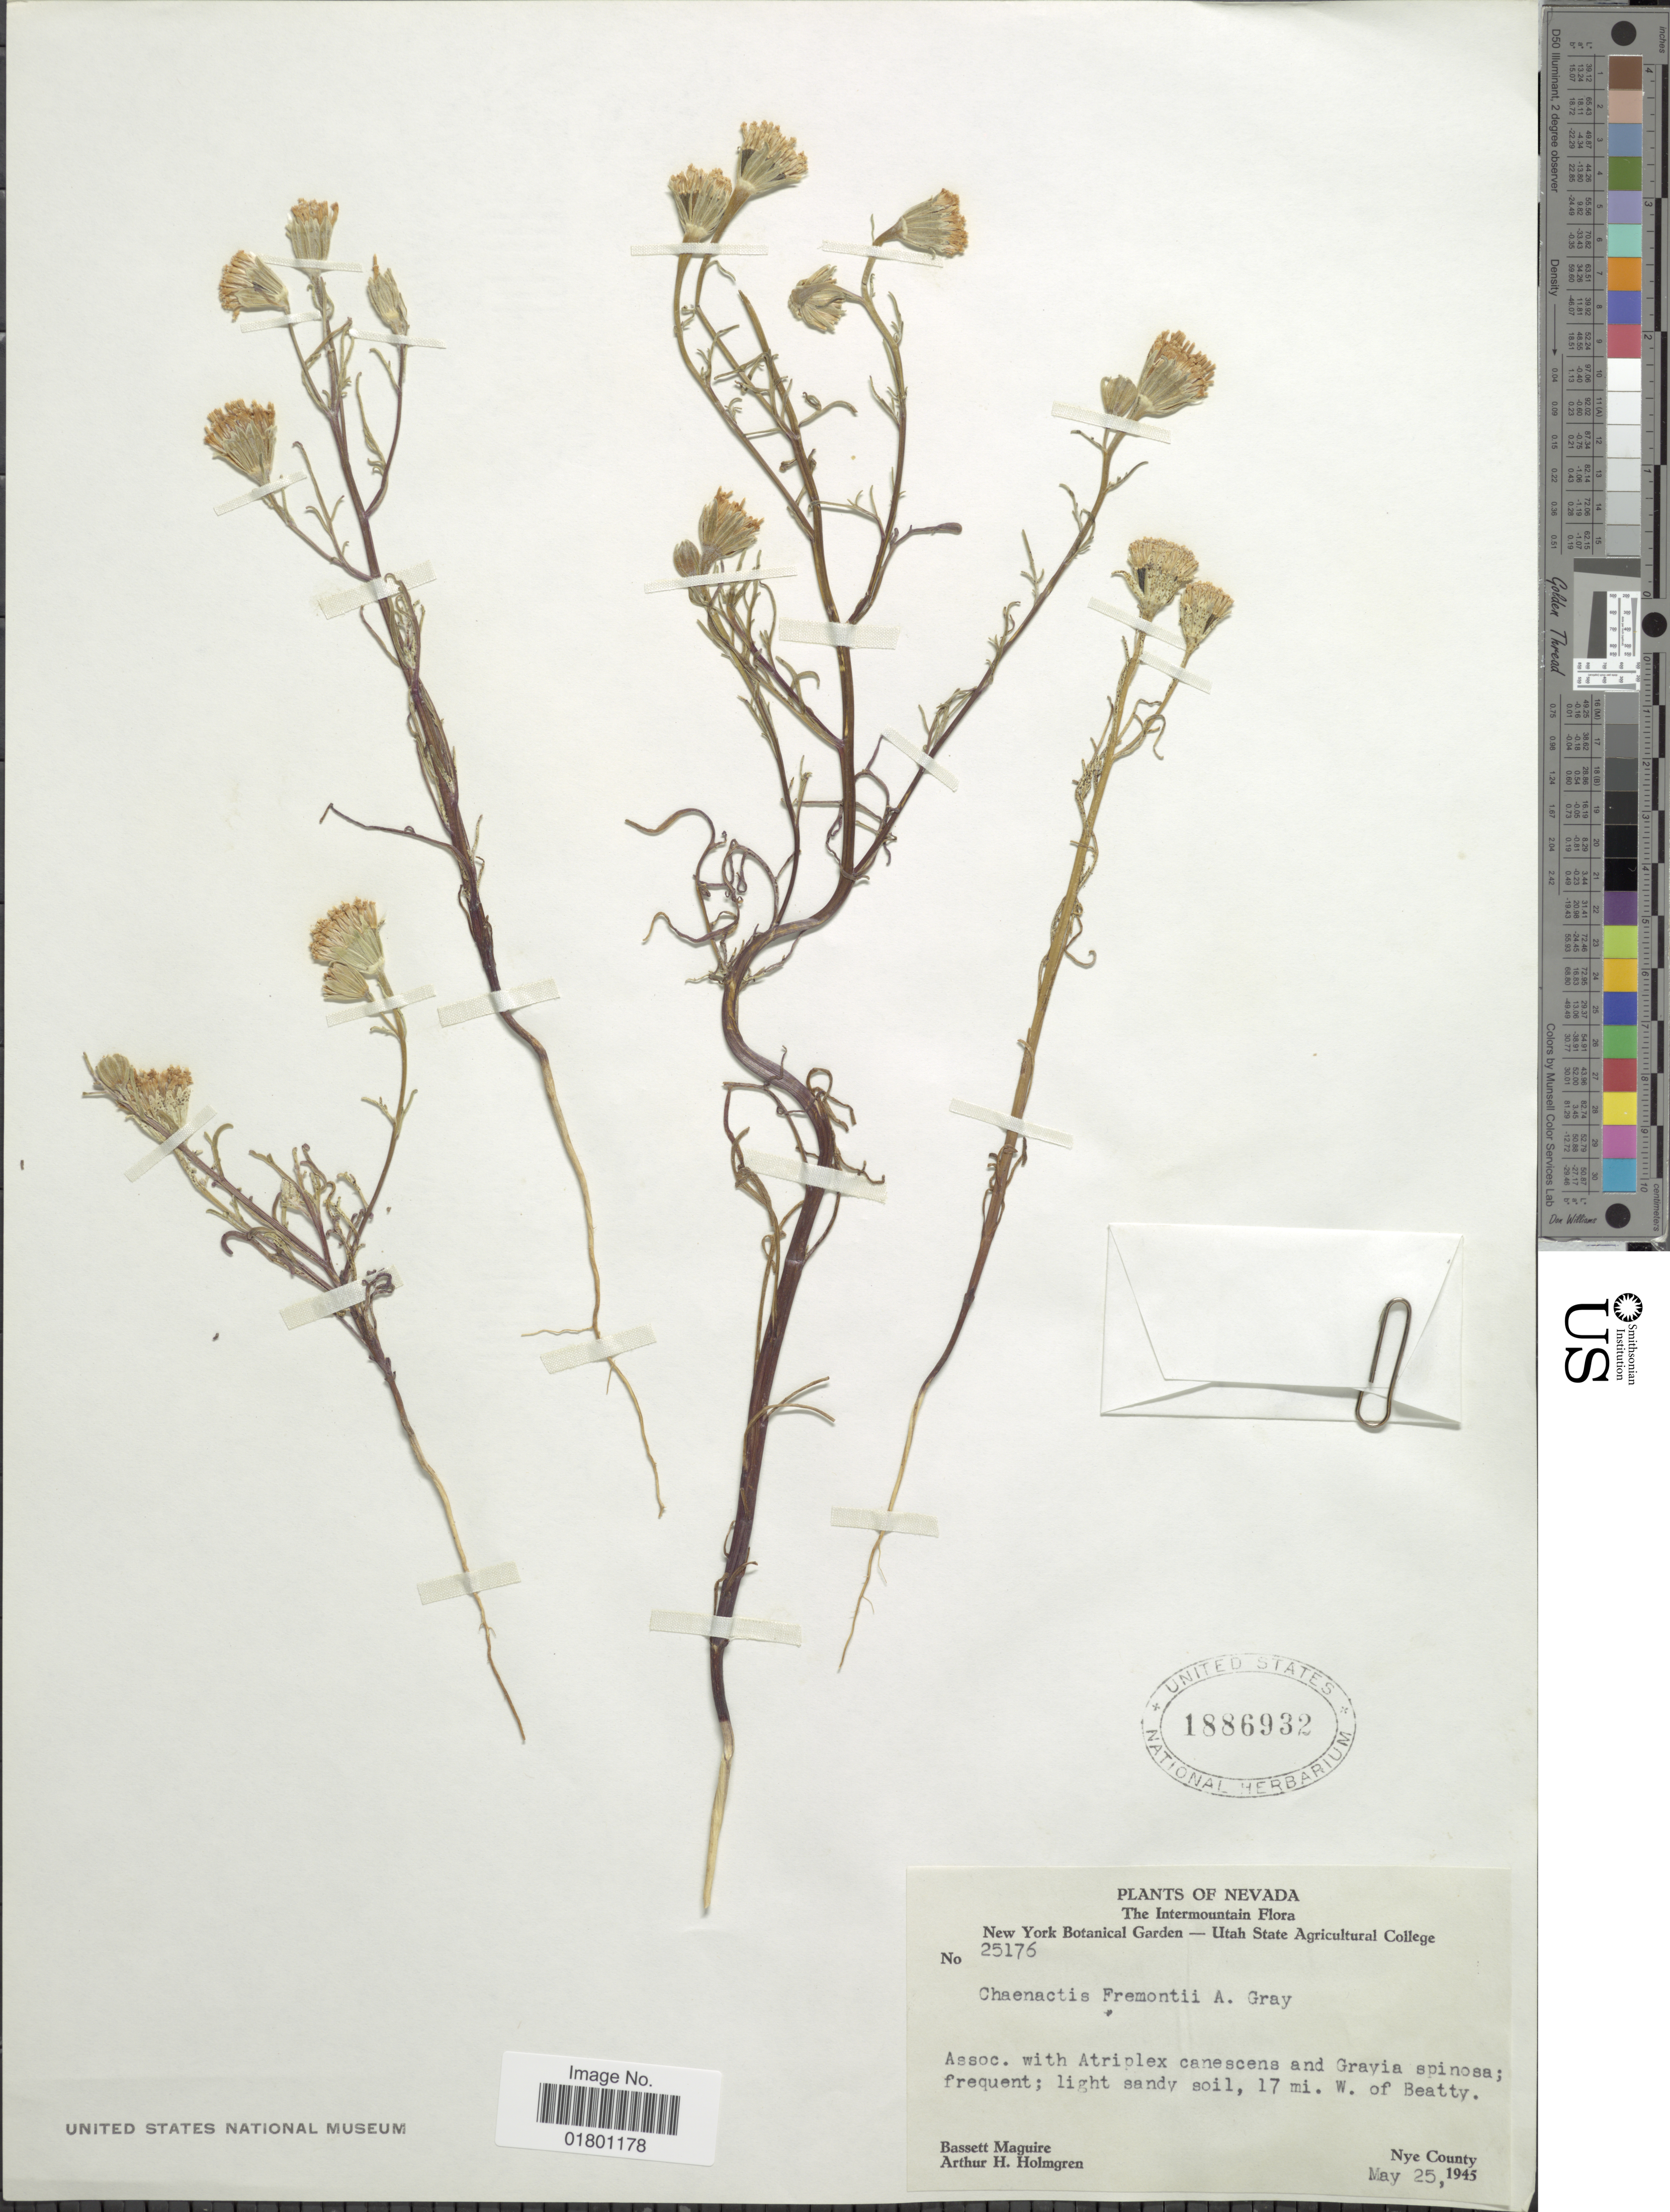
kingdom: Plantae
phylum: Tracheophyta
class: Magnoliopsida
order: Asterales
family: Asteraceae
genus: Chaenactis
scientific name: Chaenactis fremontii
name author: A. Gray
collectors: B. Maguire & A. H. Holmgren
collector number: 25176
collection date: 1945-05-25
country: United States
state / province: Nevada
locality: Light sandy soil, 17 mi. W. of Beatty, Nye County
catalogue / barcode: US 1886932